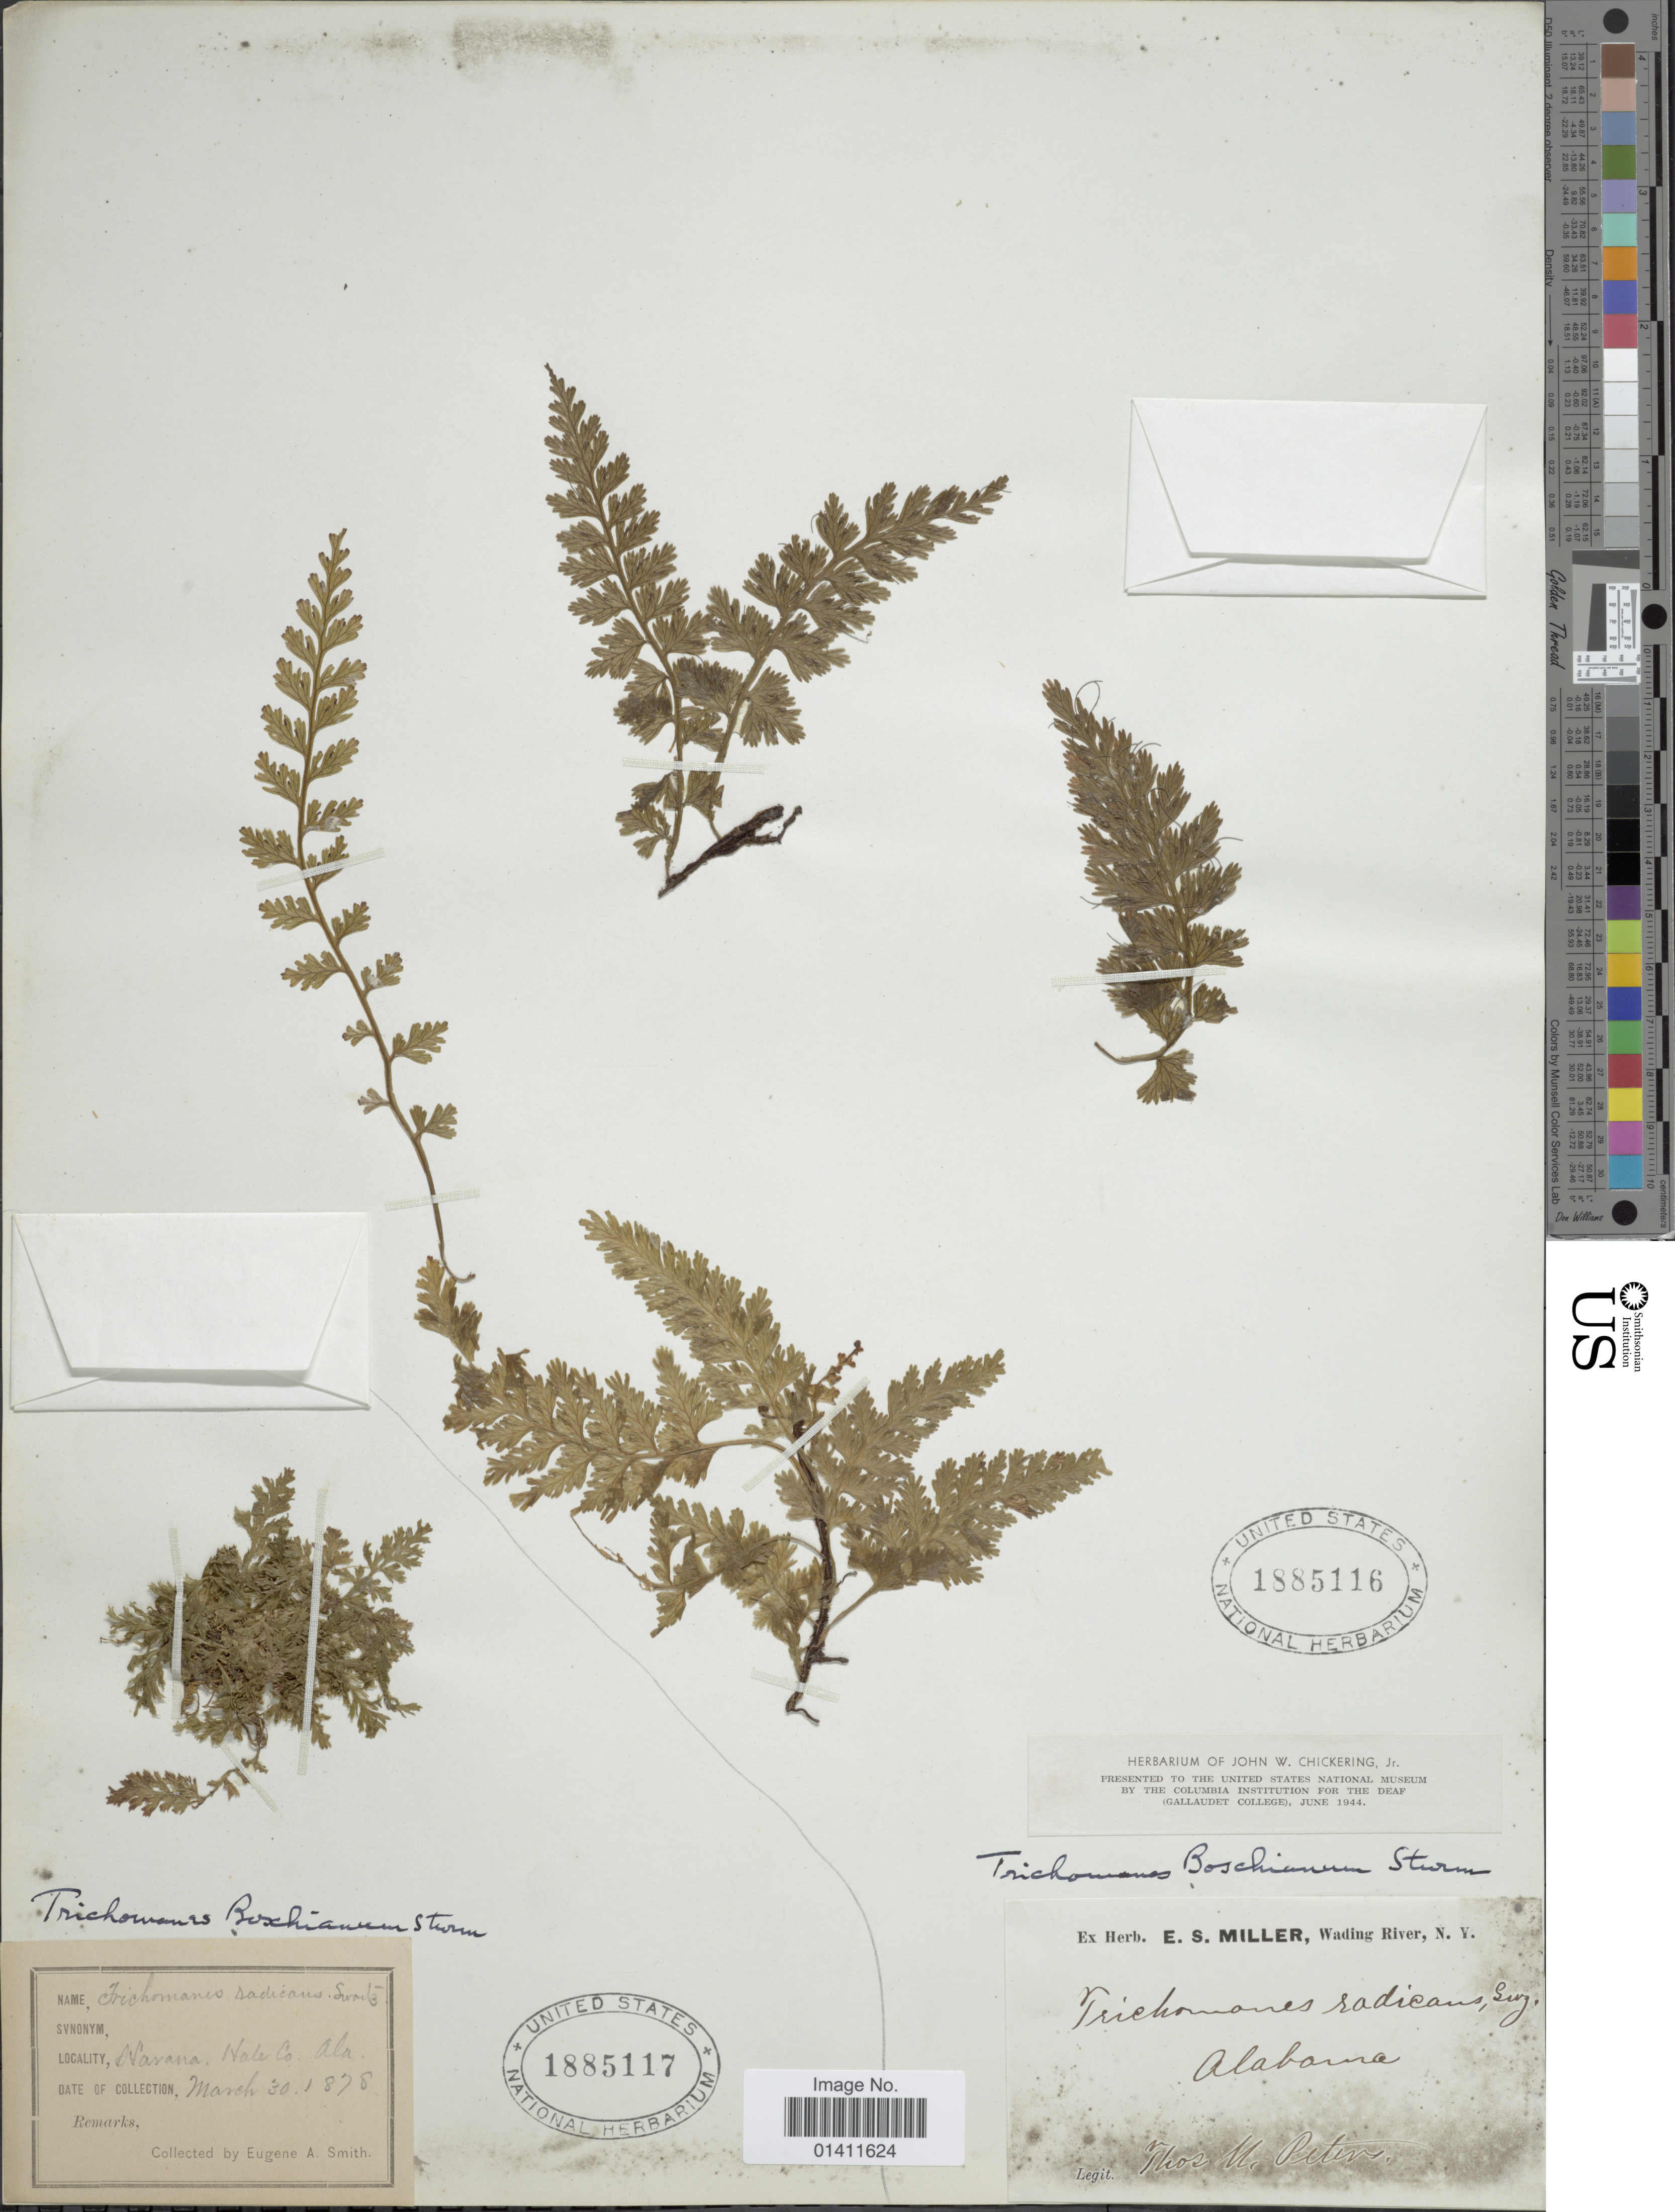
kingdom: Plantae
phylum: Tracheophyta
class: Polypodiopsida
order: Hymenophyllales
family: Hymenophyllaceae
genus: Vandenboschia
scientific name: Vandenboschia boschiana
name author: (J.W. Sturm ex Bosch) Ebihara & K. Iwats.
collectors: E. A. Smith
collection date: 1878-03-30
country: United States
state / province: Alabama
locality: Havana, Hale Co Ala.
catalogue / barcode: US 1885117-2